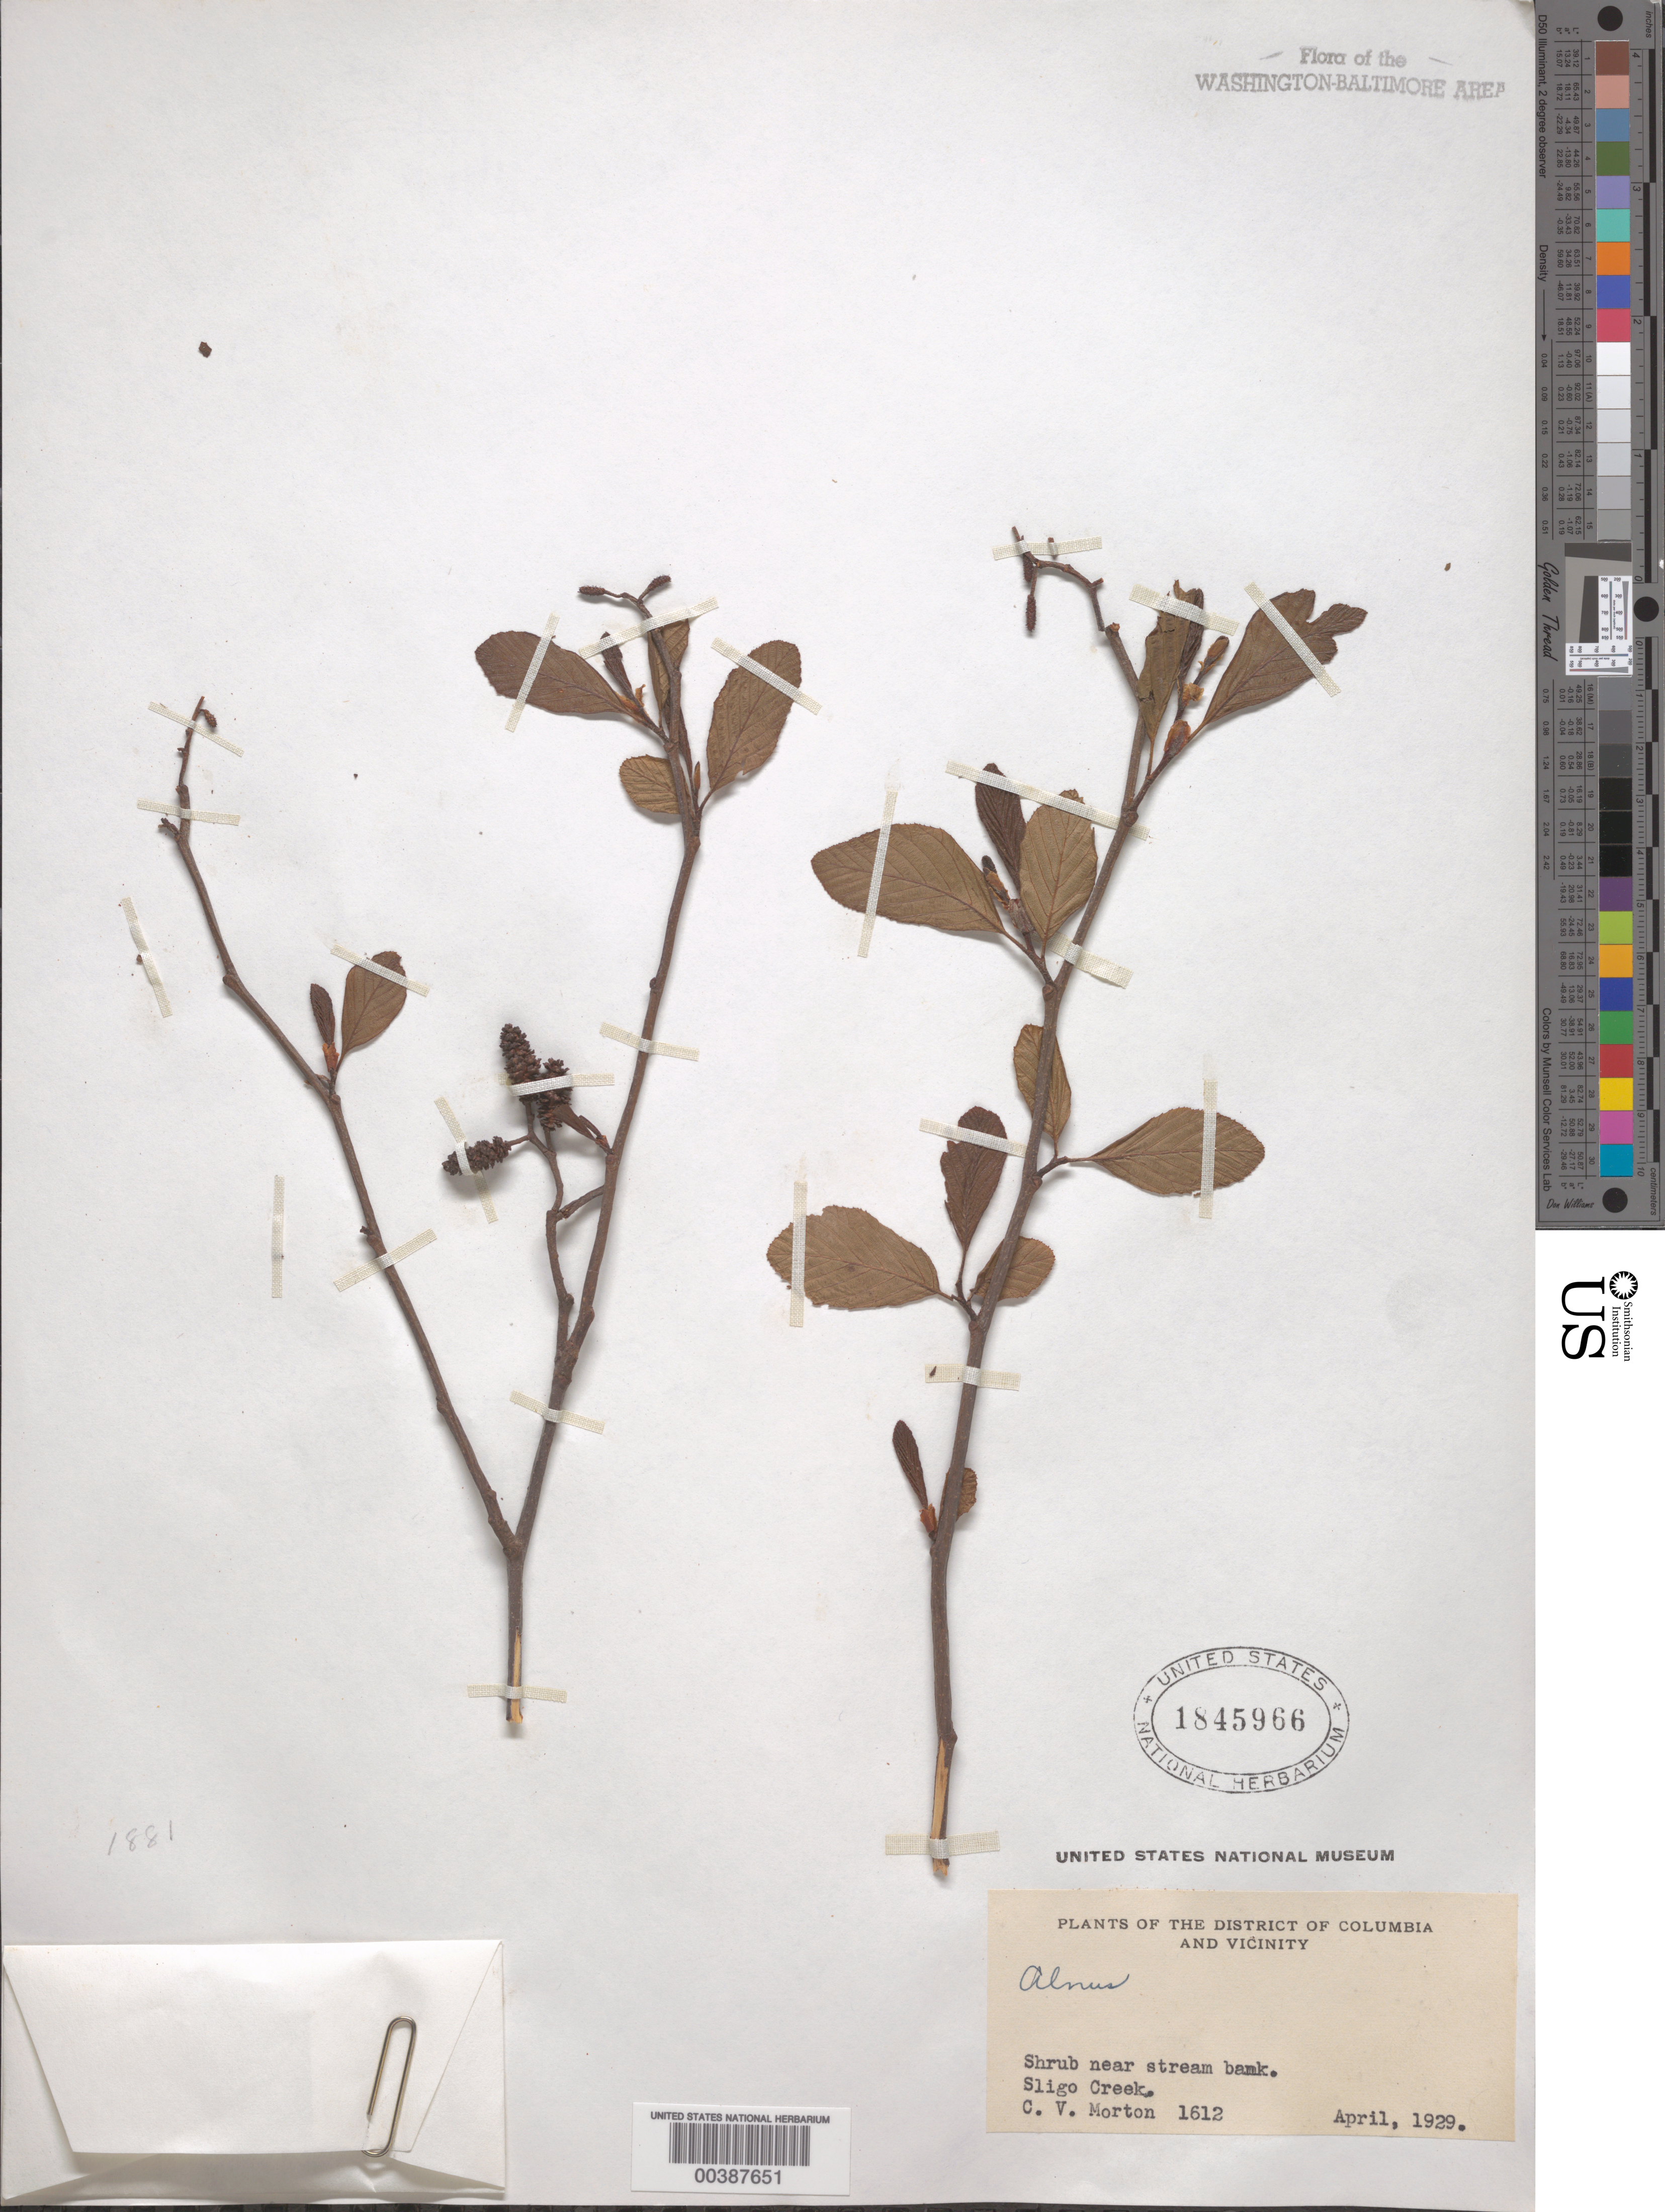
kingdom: Plantae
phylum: Tracheophyta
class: Magnoliopsida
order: Fagales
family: Betulaceae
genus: Alnus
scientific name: Alnus sp.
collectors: C. V. Morton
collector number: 1612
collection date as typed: Apr 1929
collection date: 1929-04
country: United States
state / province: Maryland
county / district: Montgomery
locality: Sligo Creek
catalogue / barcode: US 1845966